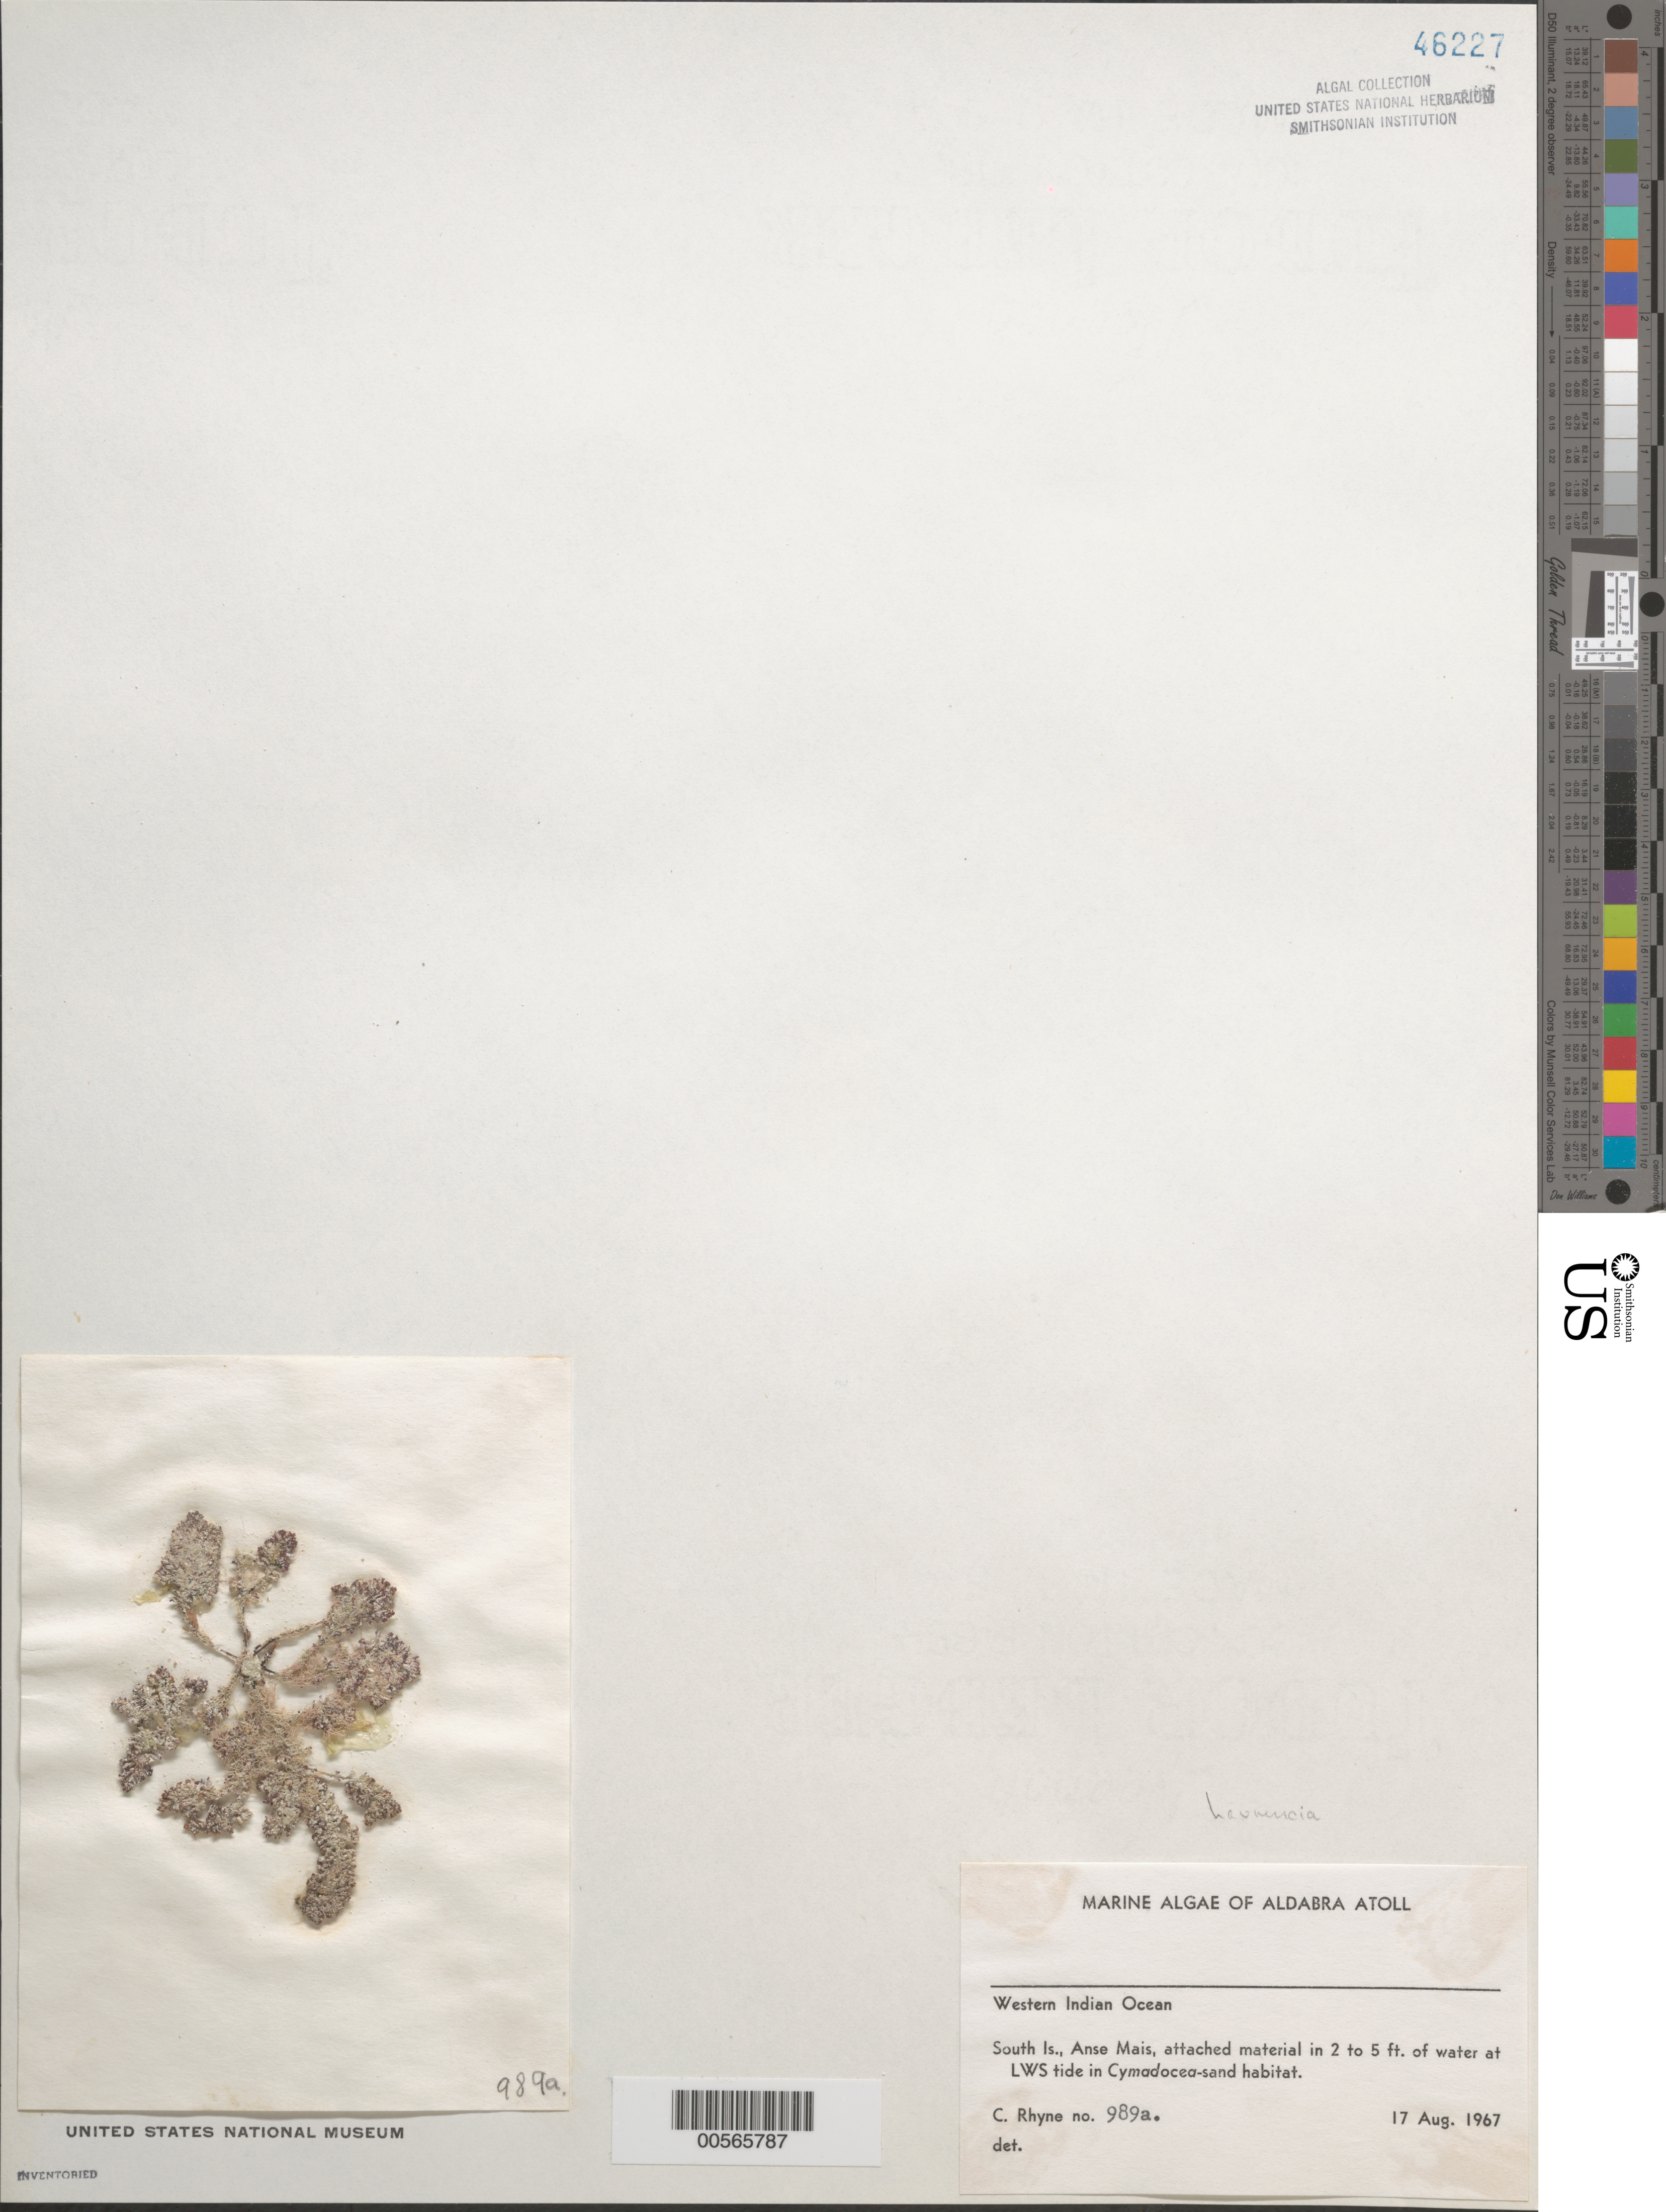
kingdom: Plantae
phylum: Rhodophyta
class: Florideophyceae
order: Ceramiales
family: Rhodomelaceae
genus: Laurencia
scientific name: Laurencia sp.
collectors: C. Rhyne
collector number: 989a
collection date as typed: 17 Aug 1967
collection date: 1967-08-17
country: Seychelles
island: Aldabra Atoll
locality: South Islet, Anse Mais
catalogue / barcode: US 46227